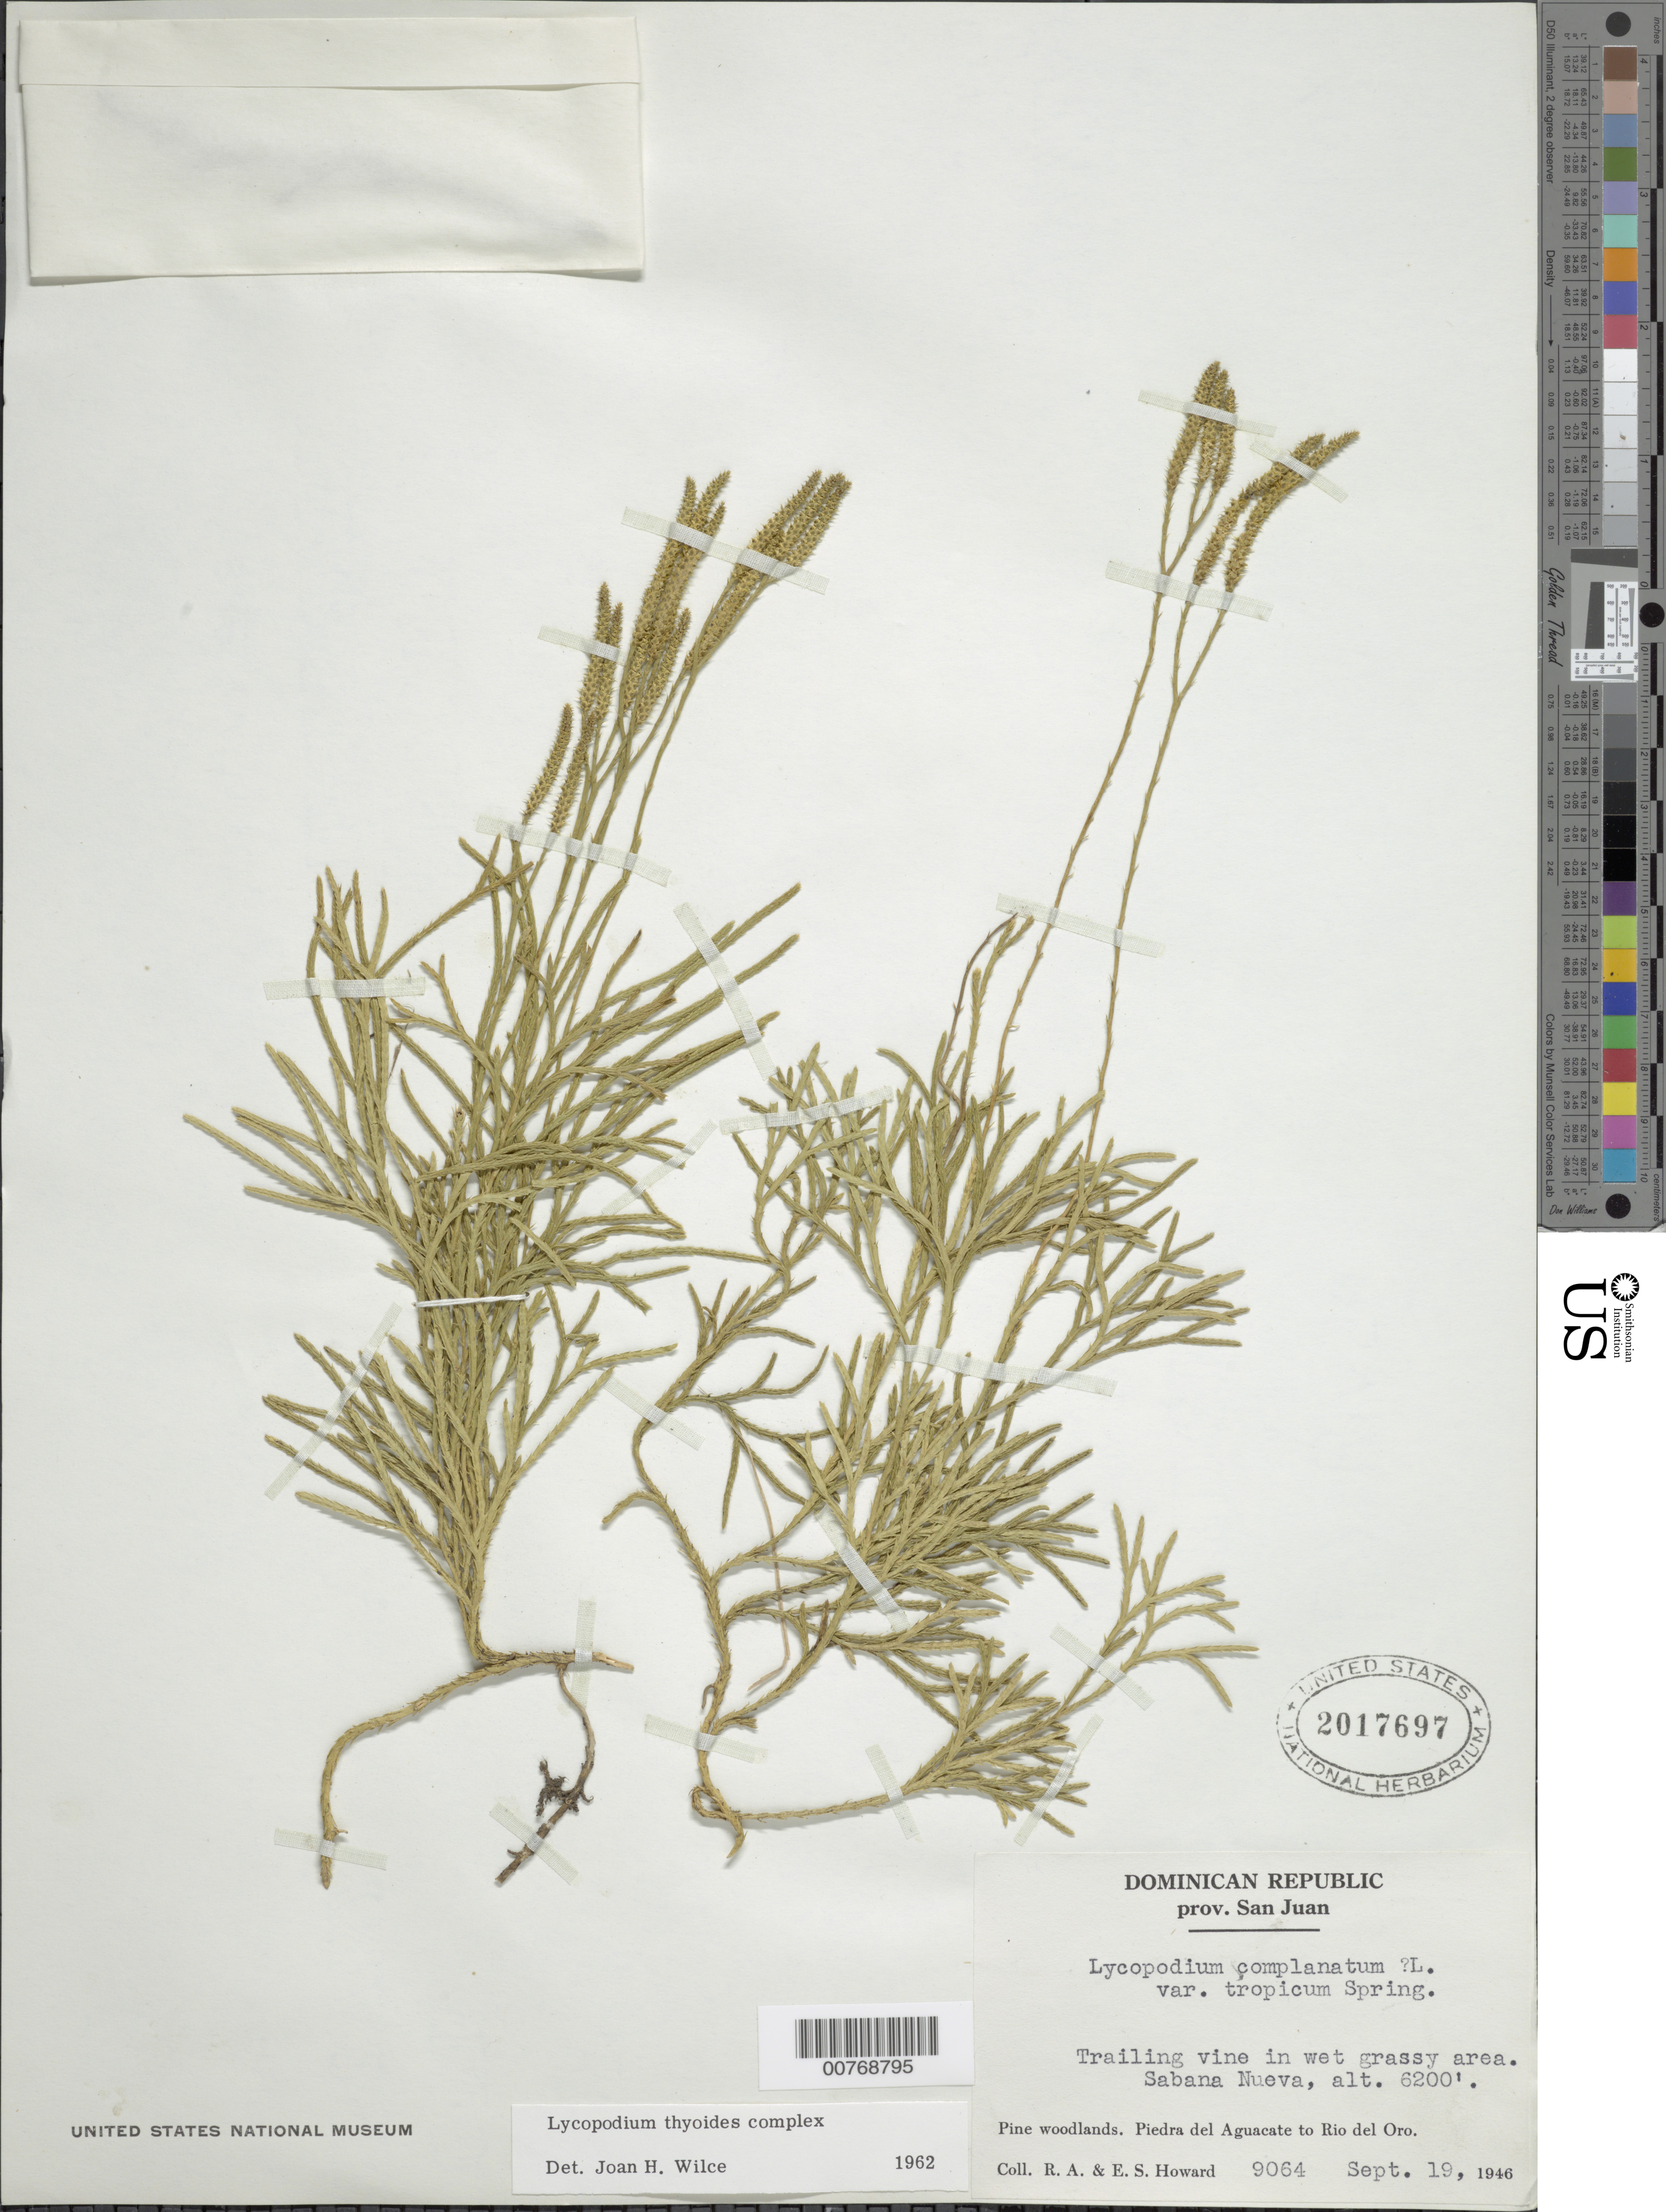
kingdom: Plantae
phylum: Tracheophyta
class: Lycopodiopsida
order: Lycopodiales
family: Lycopodiaceae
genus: Diphasiastrum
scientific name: Diphasiastrum thyoides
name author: (Humb. & Bonpl. ex Willd.) Holub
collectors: R. A. Howard & E. S. Howard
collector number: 9064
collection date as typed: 19 Sep 1946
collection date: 1946-09-19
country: Dominican Republic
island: Hispaniola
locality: Provincia San Juan, Piedra del Aguacate to Rio del Oro, Sabana Nueva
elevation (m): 1890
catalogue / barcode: US 2017697